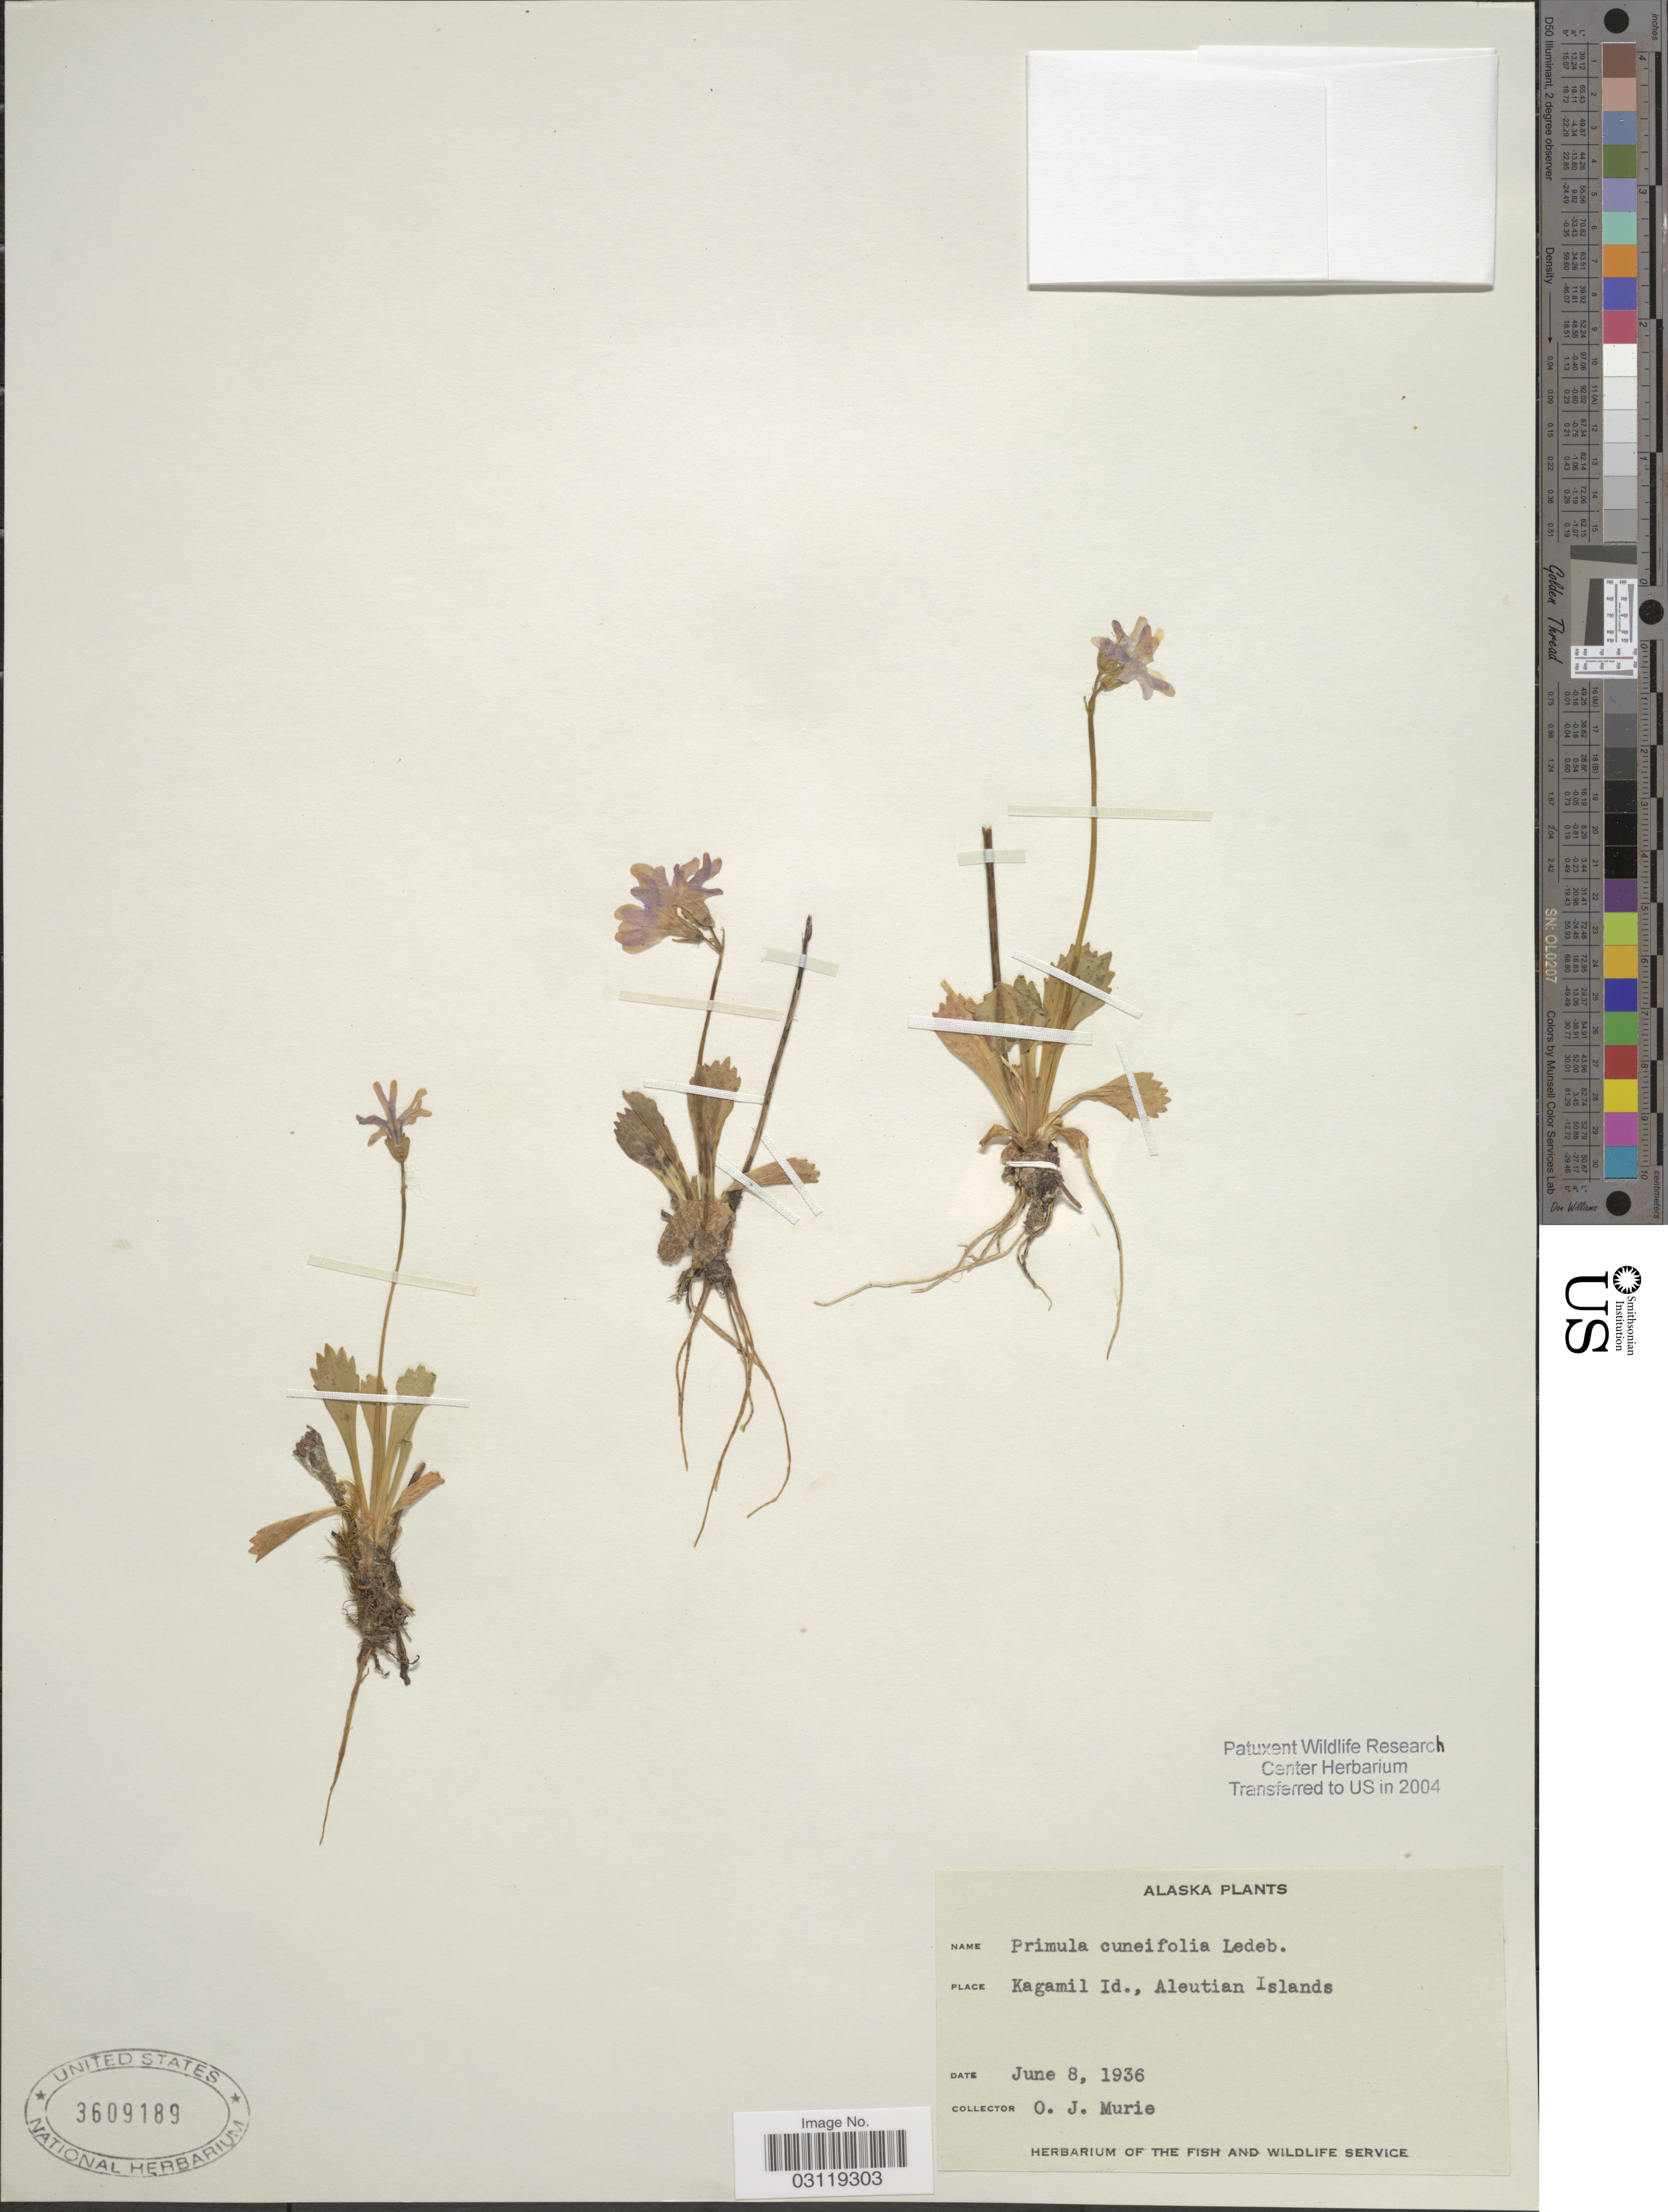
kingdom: Plantae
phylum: Tracheophyta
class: Magnoliopsida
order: Ericales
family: Primulaceae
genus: Primula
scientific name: Primula cuneifolia subsp. cuneifolia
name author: Ledeb.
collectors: O. Murie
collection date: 1936-06-08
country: United States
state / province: Alaska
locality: Kagamil Id., Aleutian Islands.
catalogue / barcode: US 3609189